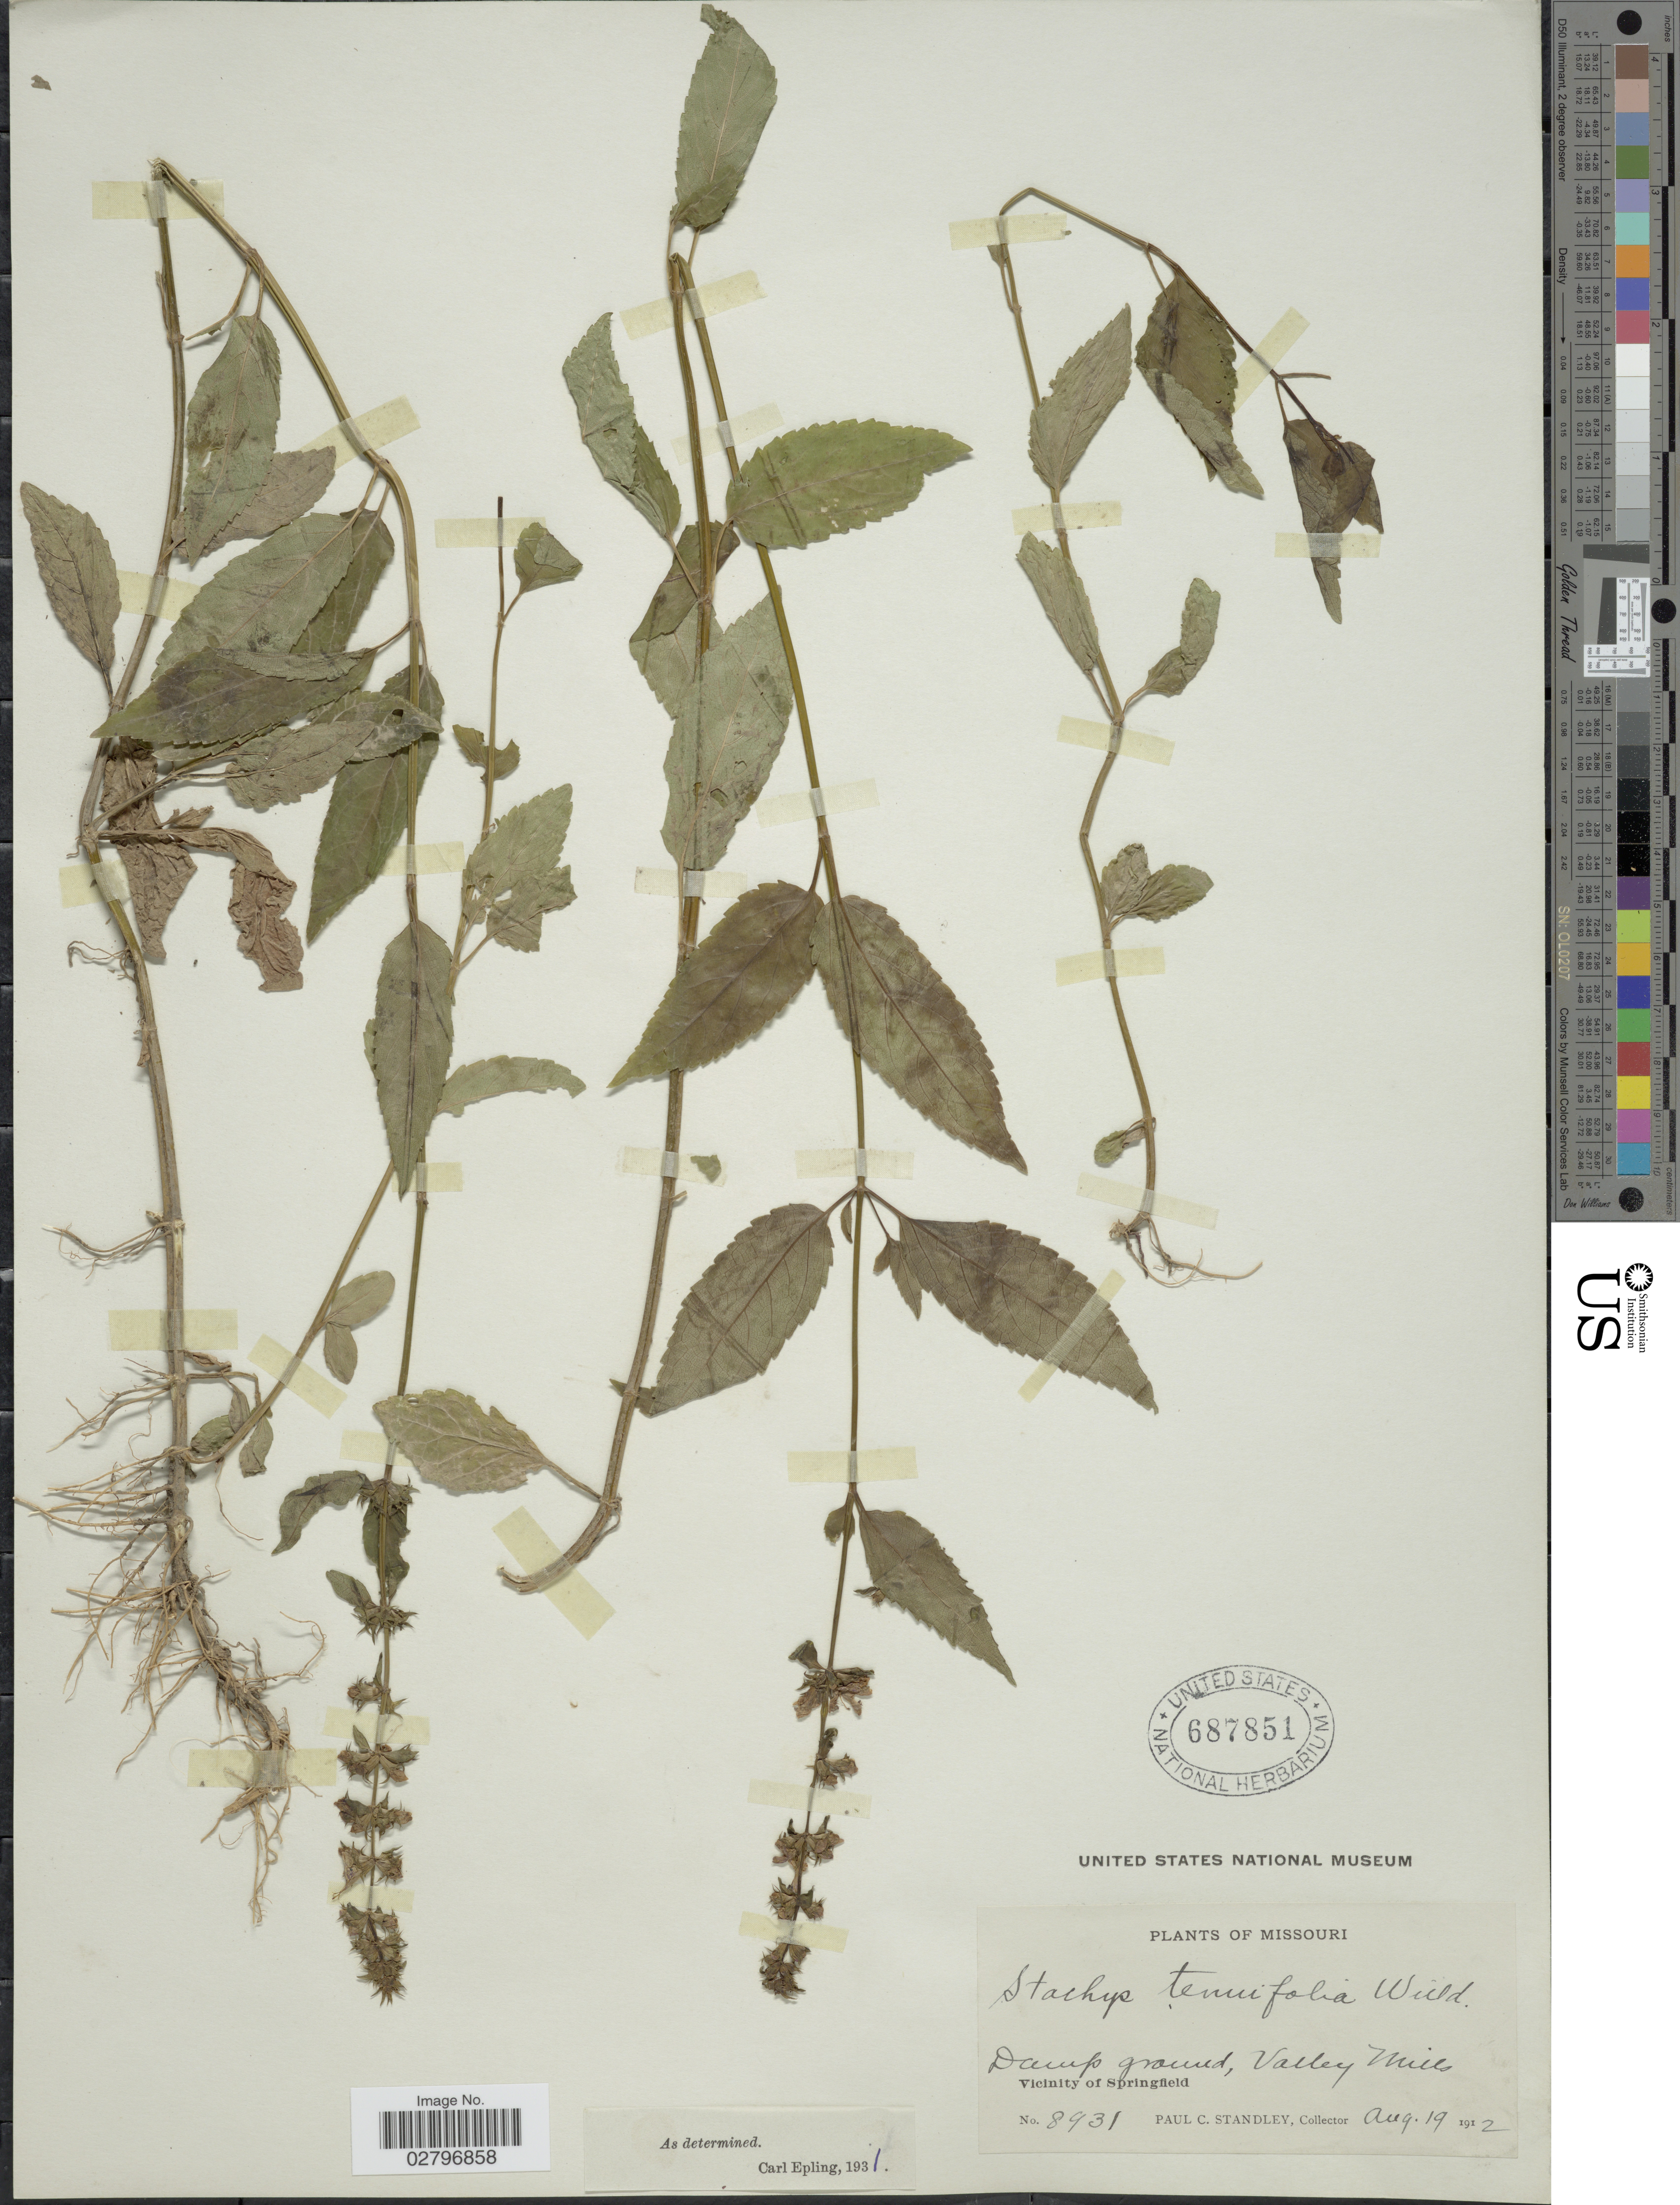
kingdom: Plantae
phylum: Tracheophyta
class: Magnoliopsida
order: Lamiales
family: Lamiaceae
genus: Stachys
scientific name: Stachys tenuifolia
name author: Willd.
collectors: P. C. Standley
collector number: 8931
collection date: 1912-08-19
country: United States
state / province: Missouri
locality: Damp ground, Valley Mills, Vicinity of Springfield.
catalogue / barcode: US 687851